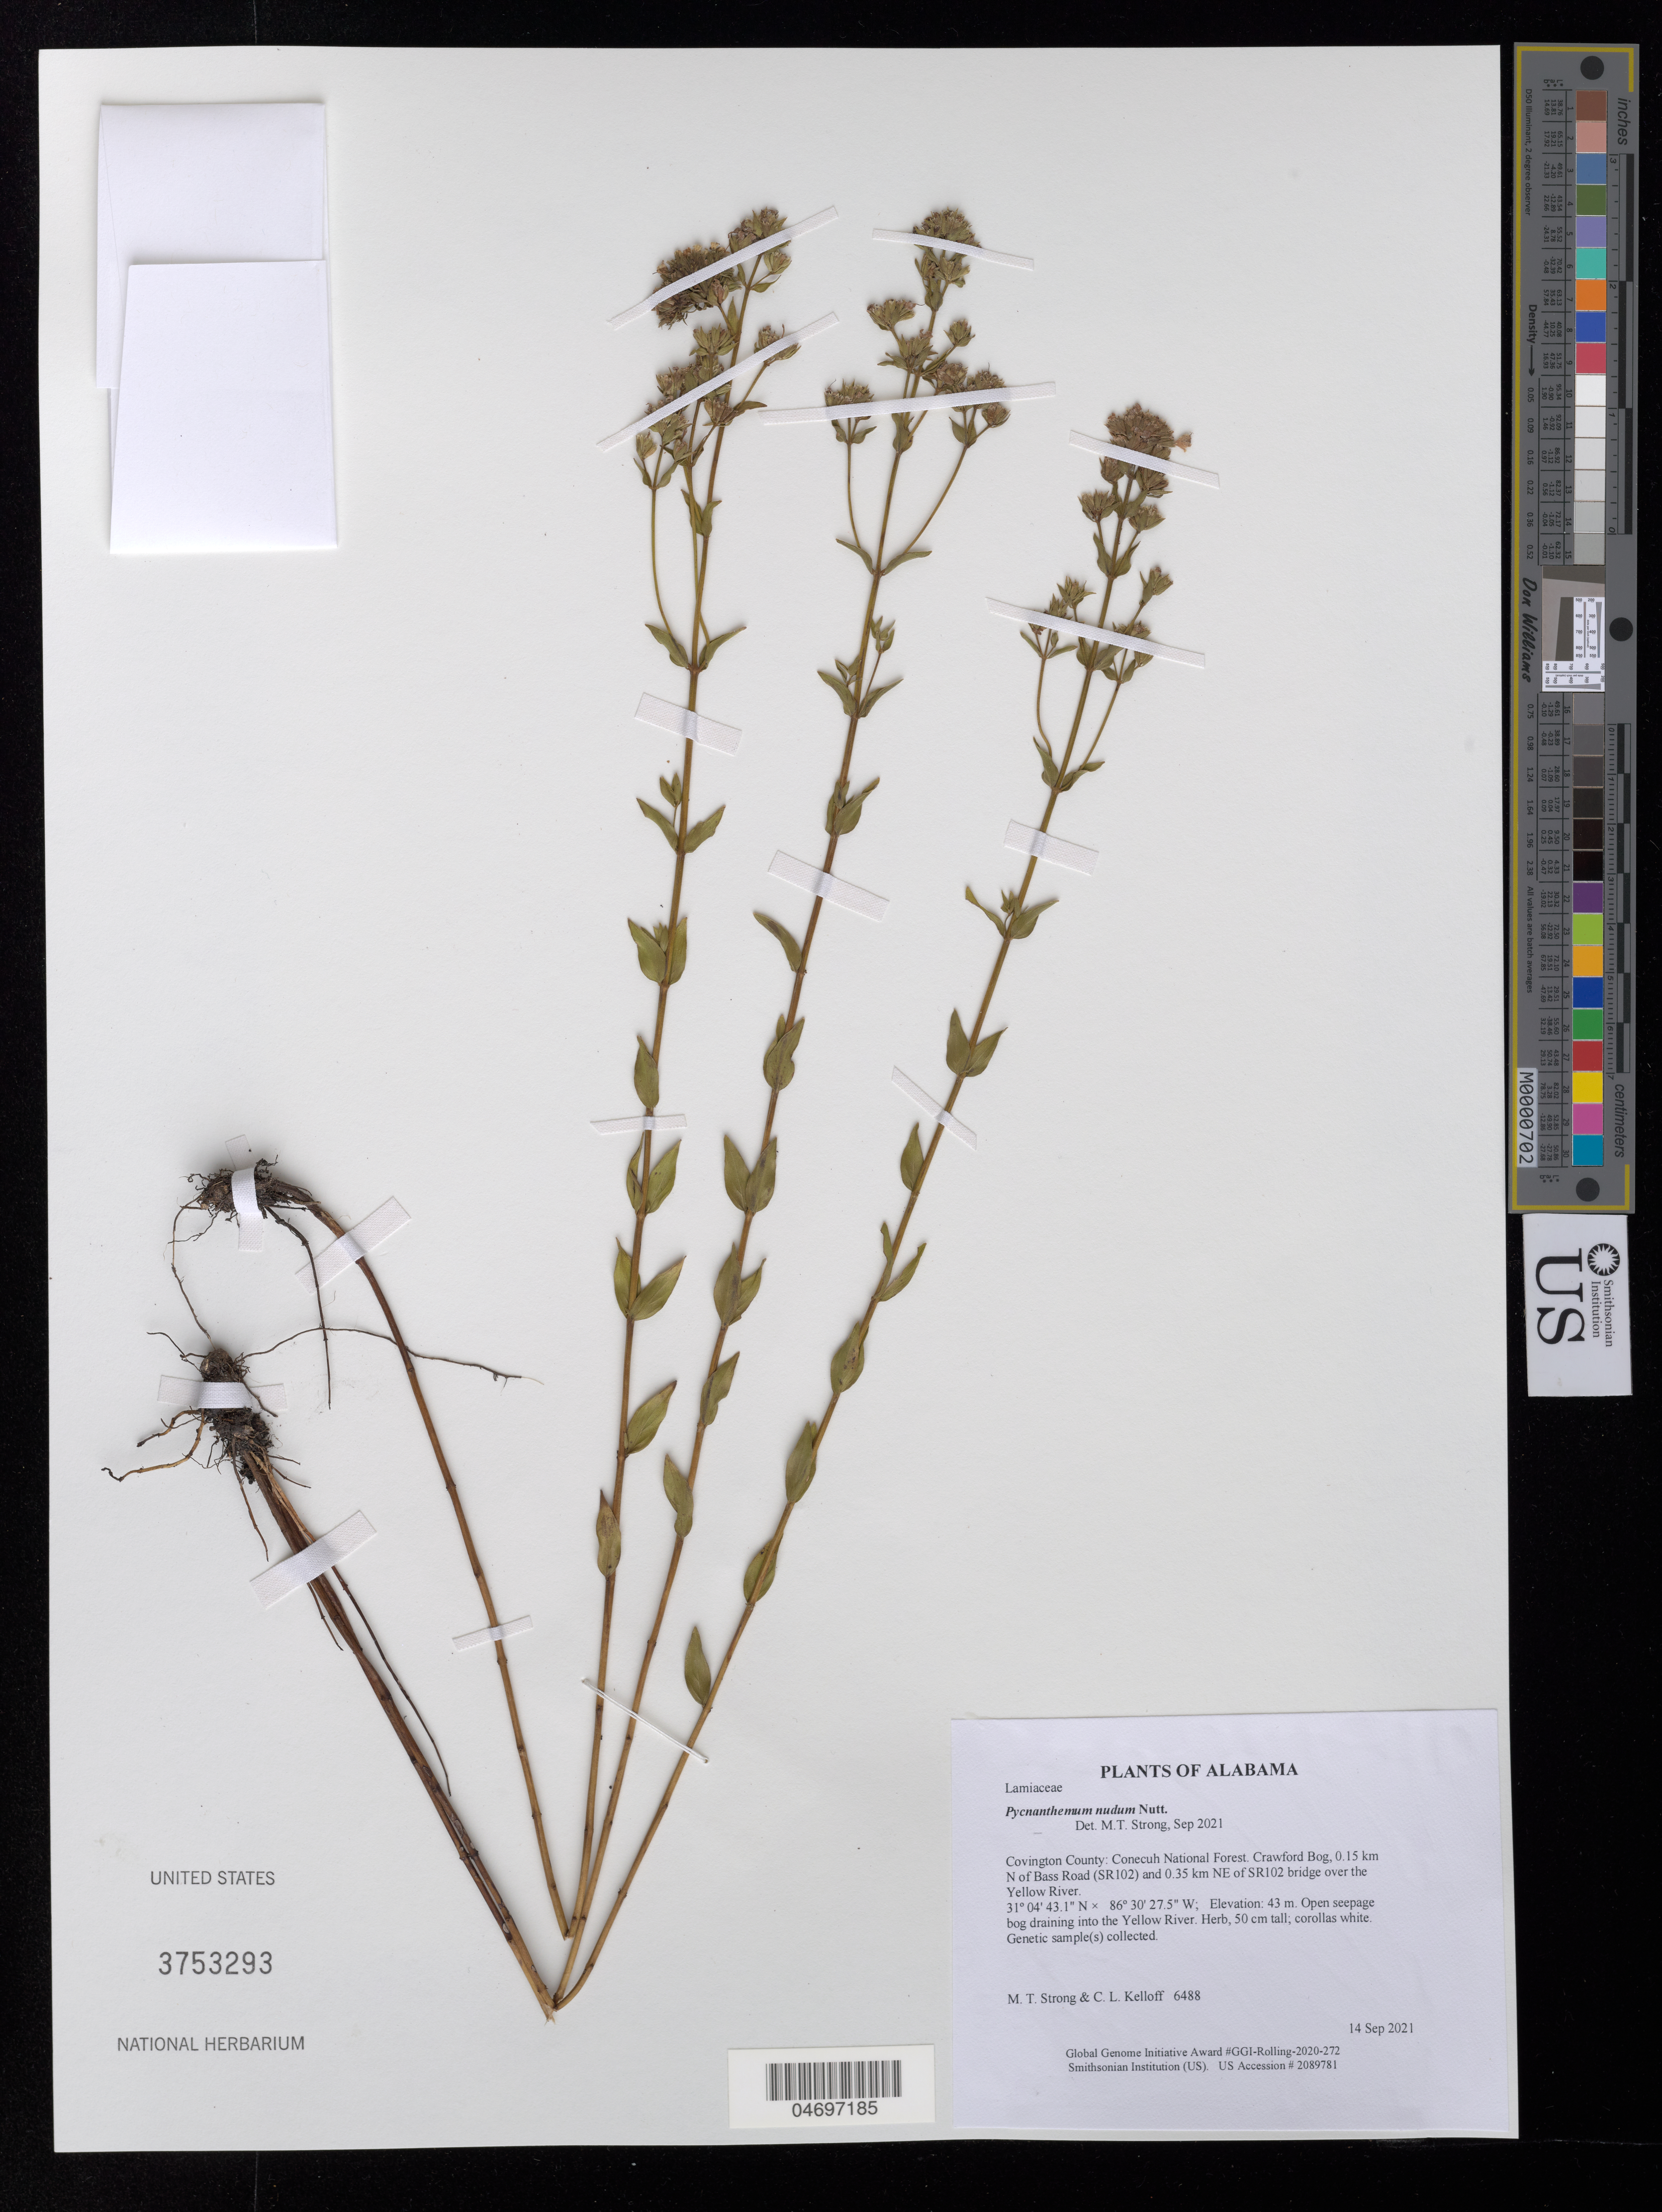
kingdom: Plantae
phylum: Tracheophyta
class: Magnoliopsida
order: Lamiales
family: Lamiaceae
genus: Pycnanthemum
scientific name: Pycnanthemum nudum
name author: Nutt.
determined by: Strong, Mark T.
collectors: M. T. Strong & C. L. Kelloff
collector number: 6488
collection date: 2021-09-14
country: United States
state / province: Alabama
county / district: Covington County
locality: Conecuh National Forest. Crawford Bog, 0.15 km N of Bass Road (SR102) and 0.35 km NE of SR102 bridge over the Yellow River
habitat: Open seepage bog draining into the Yellow River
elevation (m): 43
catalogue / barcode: US 3753293